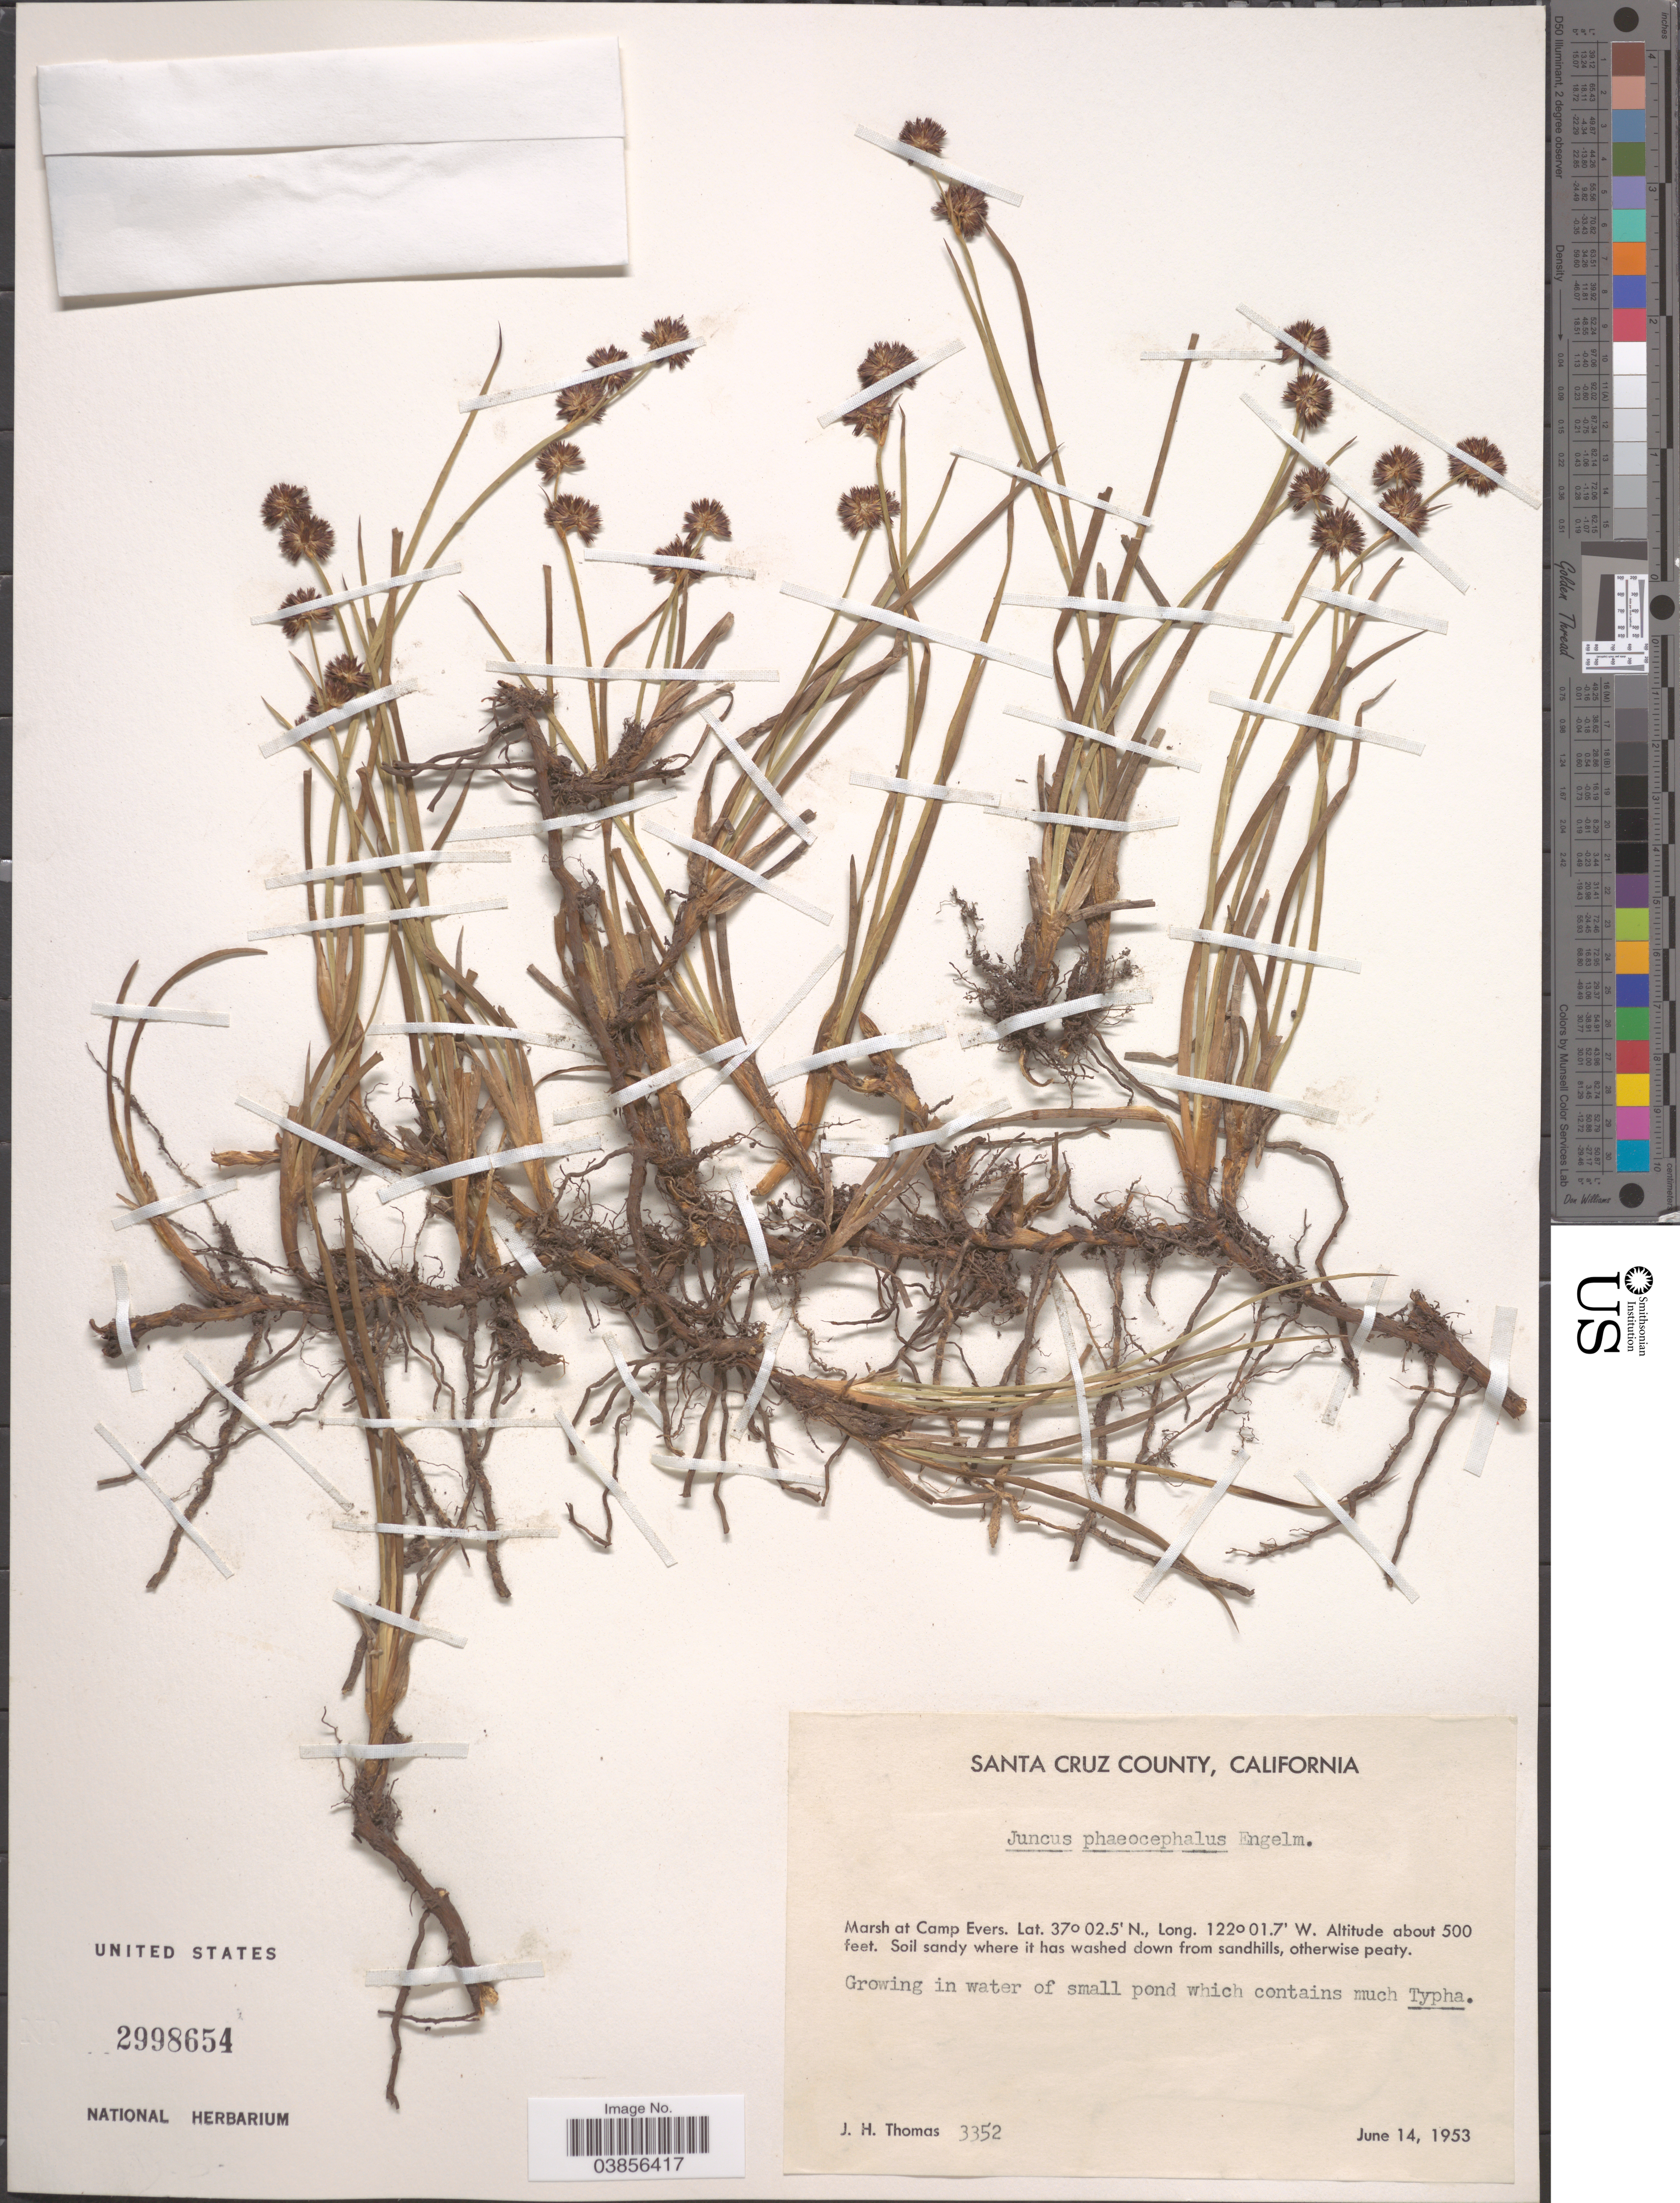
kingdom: Plantae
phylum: Tracheophyta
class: Liliopsida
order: Poales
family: Juncaceae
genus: Juncus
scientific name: Juncus phaeocephalus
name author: Engelm.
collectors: J. H. Thomas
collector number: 3352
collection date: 1953-06-14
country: United States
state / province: California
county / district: Santa Cruz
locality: Santa Cruz County. Marsh at Camp Evers.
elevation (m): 152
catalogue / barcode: US 2998654